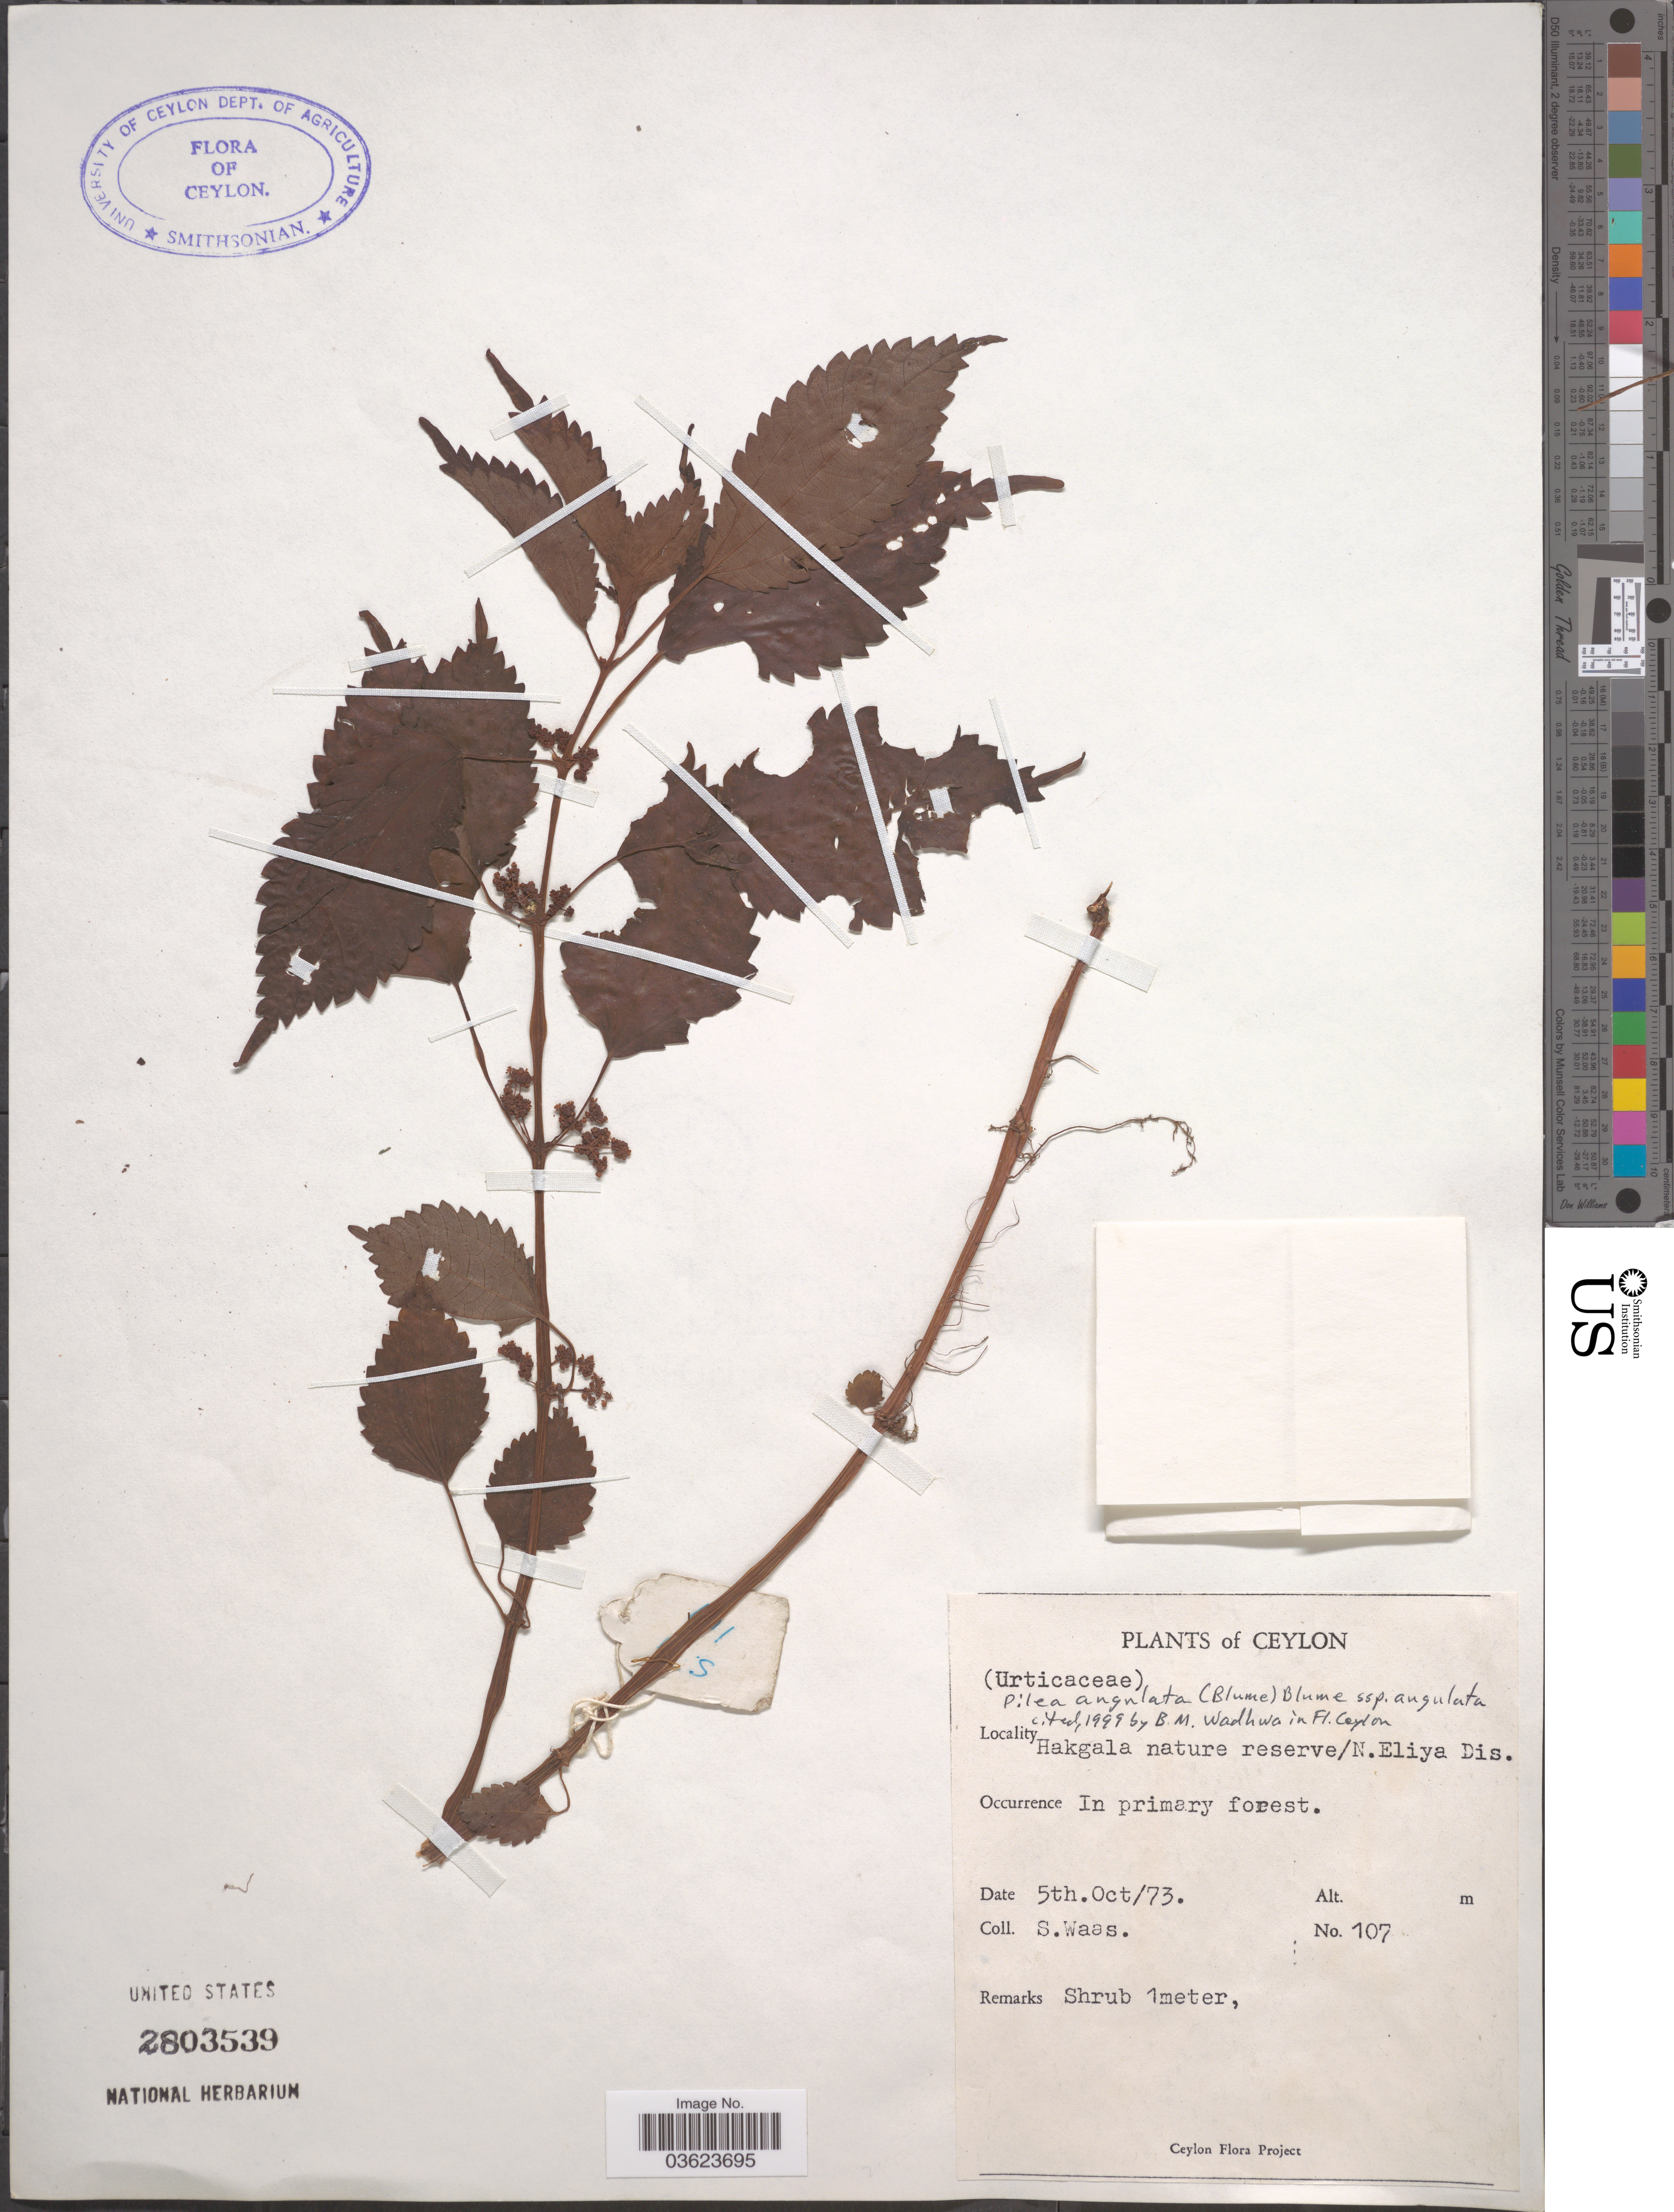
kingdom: Plantae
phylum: Tracheophyta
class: Magnoliopsida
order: Rosales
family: Urticaceae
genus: Pilea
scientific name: Pilea angulata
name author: Blume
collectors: S. Waas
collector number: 107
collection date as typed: Transcribed d/m/y: 5/10/73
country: Sri Lanka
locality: Ceylon. Hakgala nature reserve/N.Eliya Dis.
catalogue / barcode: US 2803539